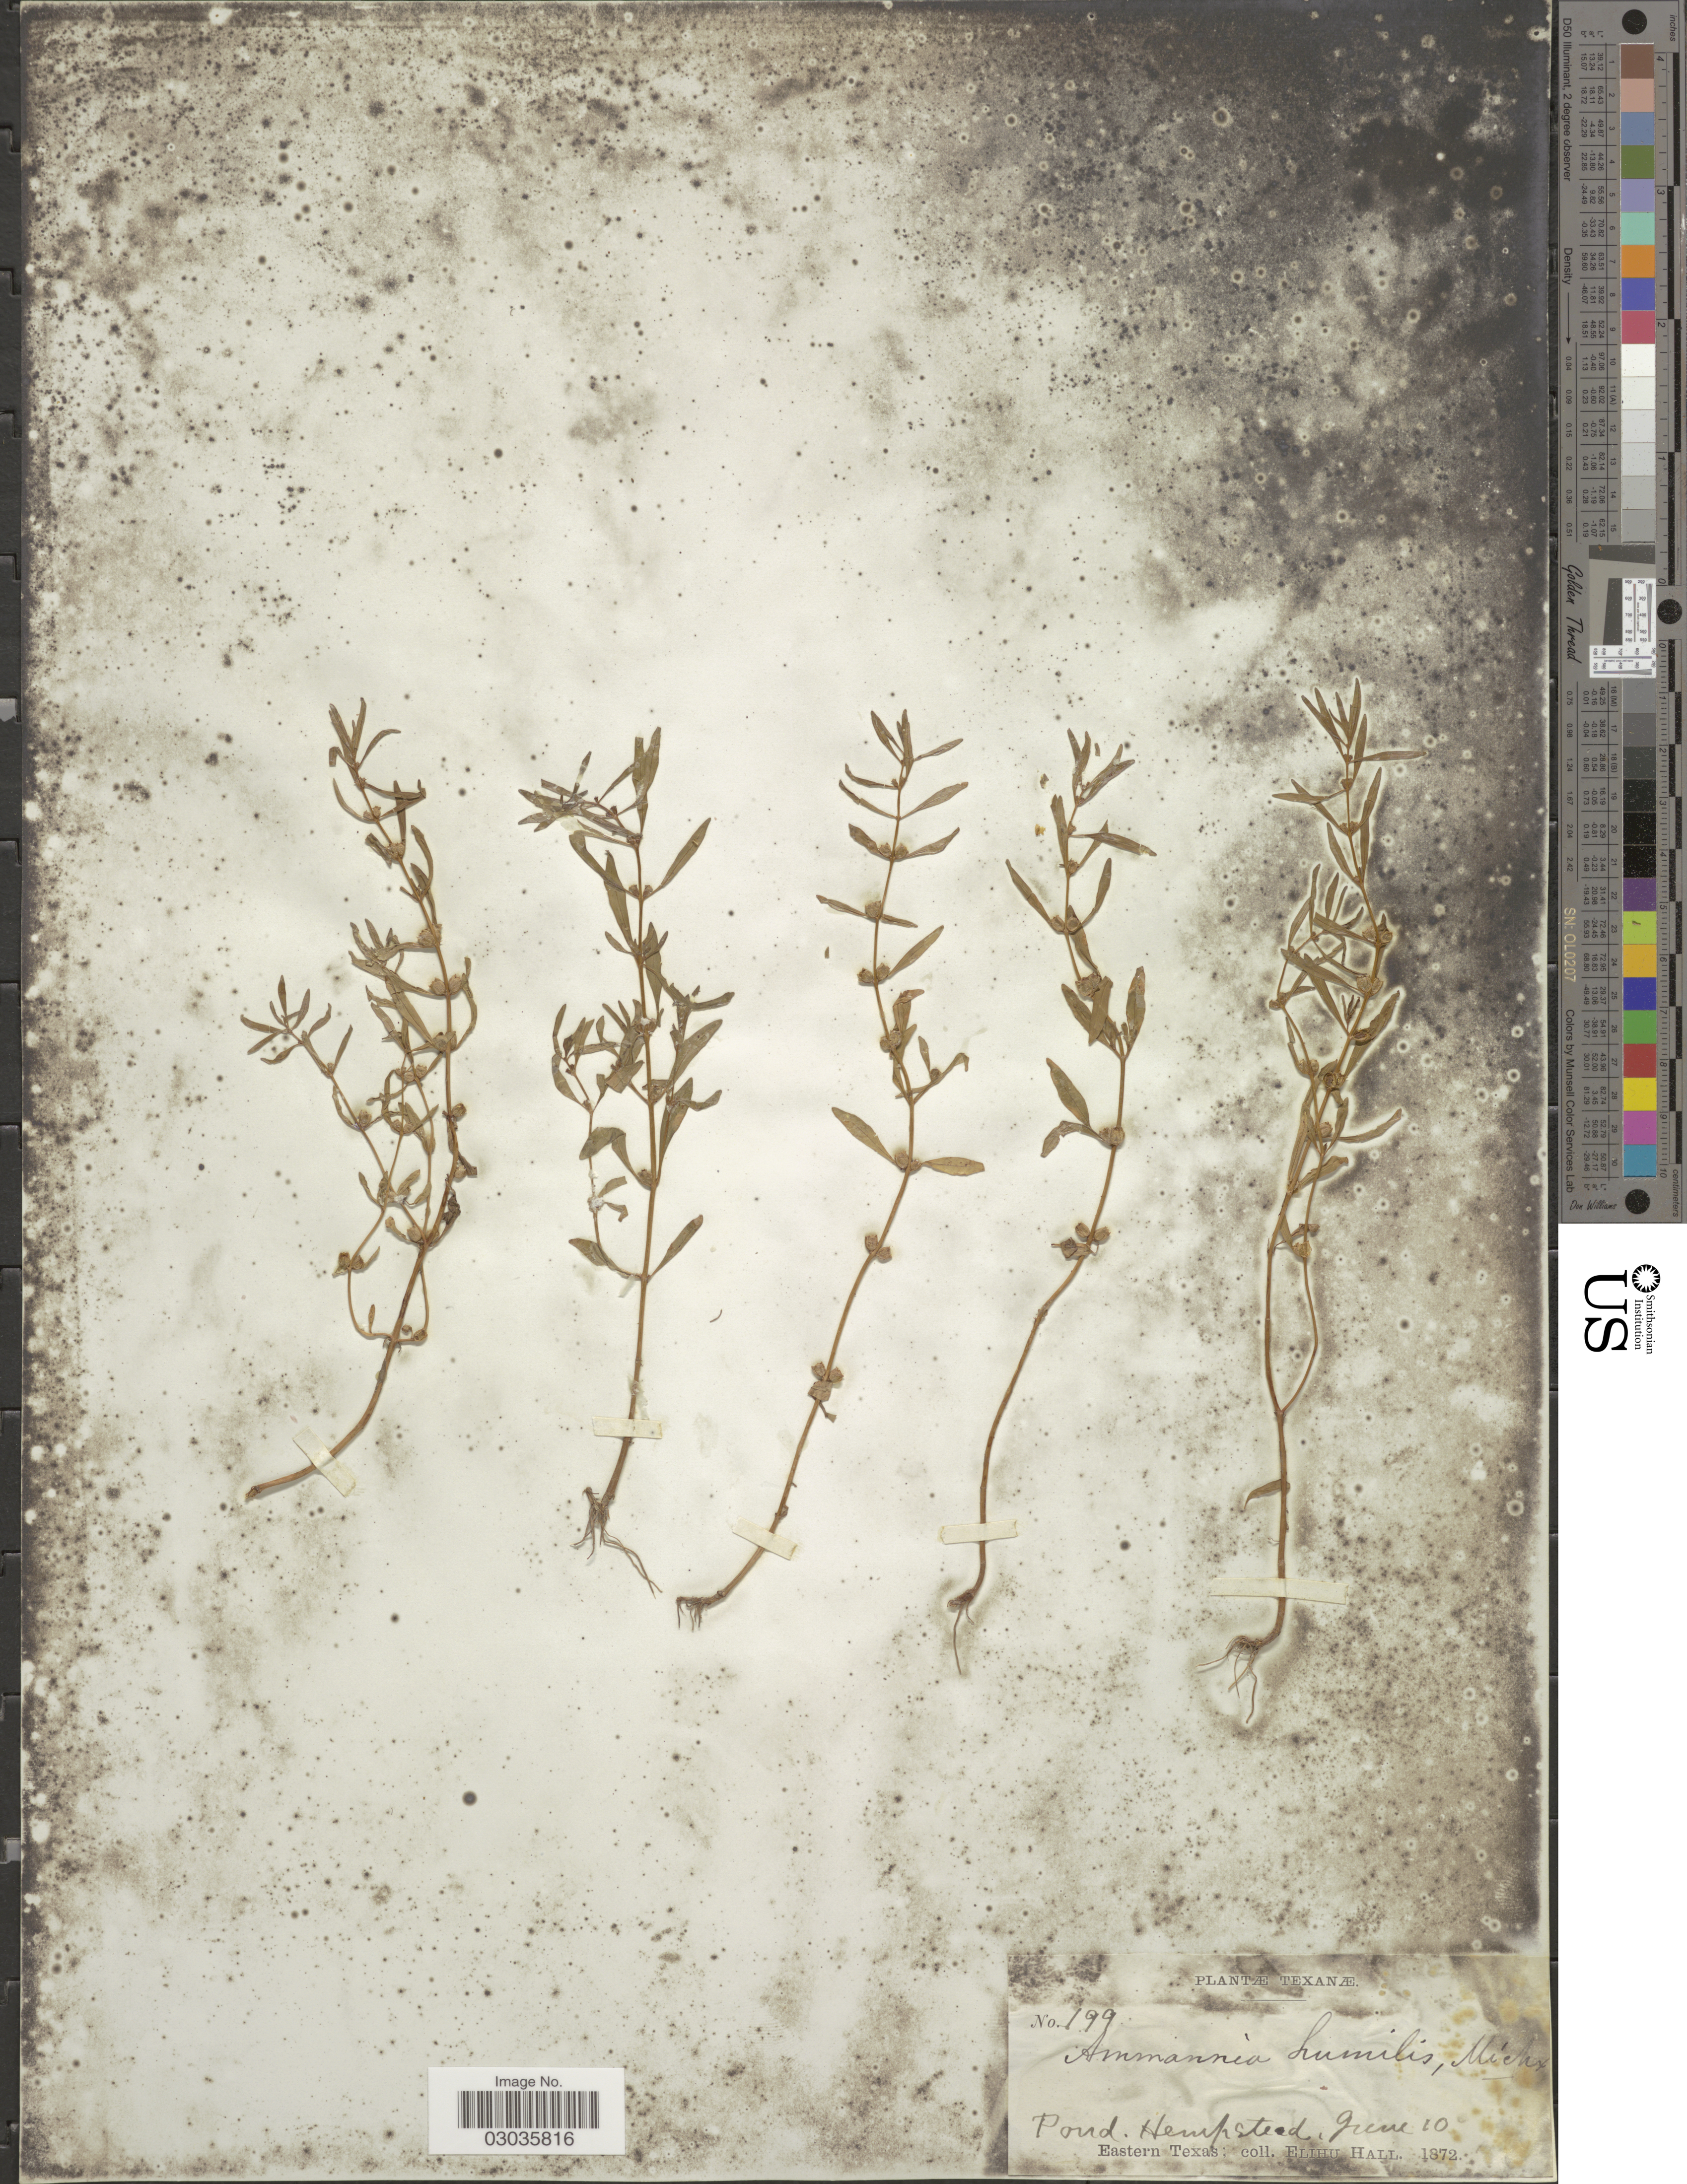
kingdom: Plantae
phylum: Tracheophyta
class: Magnoliopsida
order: Myrtales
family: Lythraceae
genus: Rotala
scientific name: Rotala ramosior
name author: (L.) Koehne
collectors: E. Hall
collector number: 199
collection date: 1872-06-10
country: United States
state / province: Texas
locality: Pond. Hempstead. Eastern Texas.